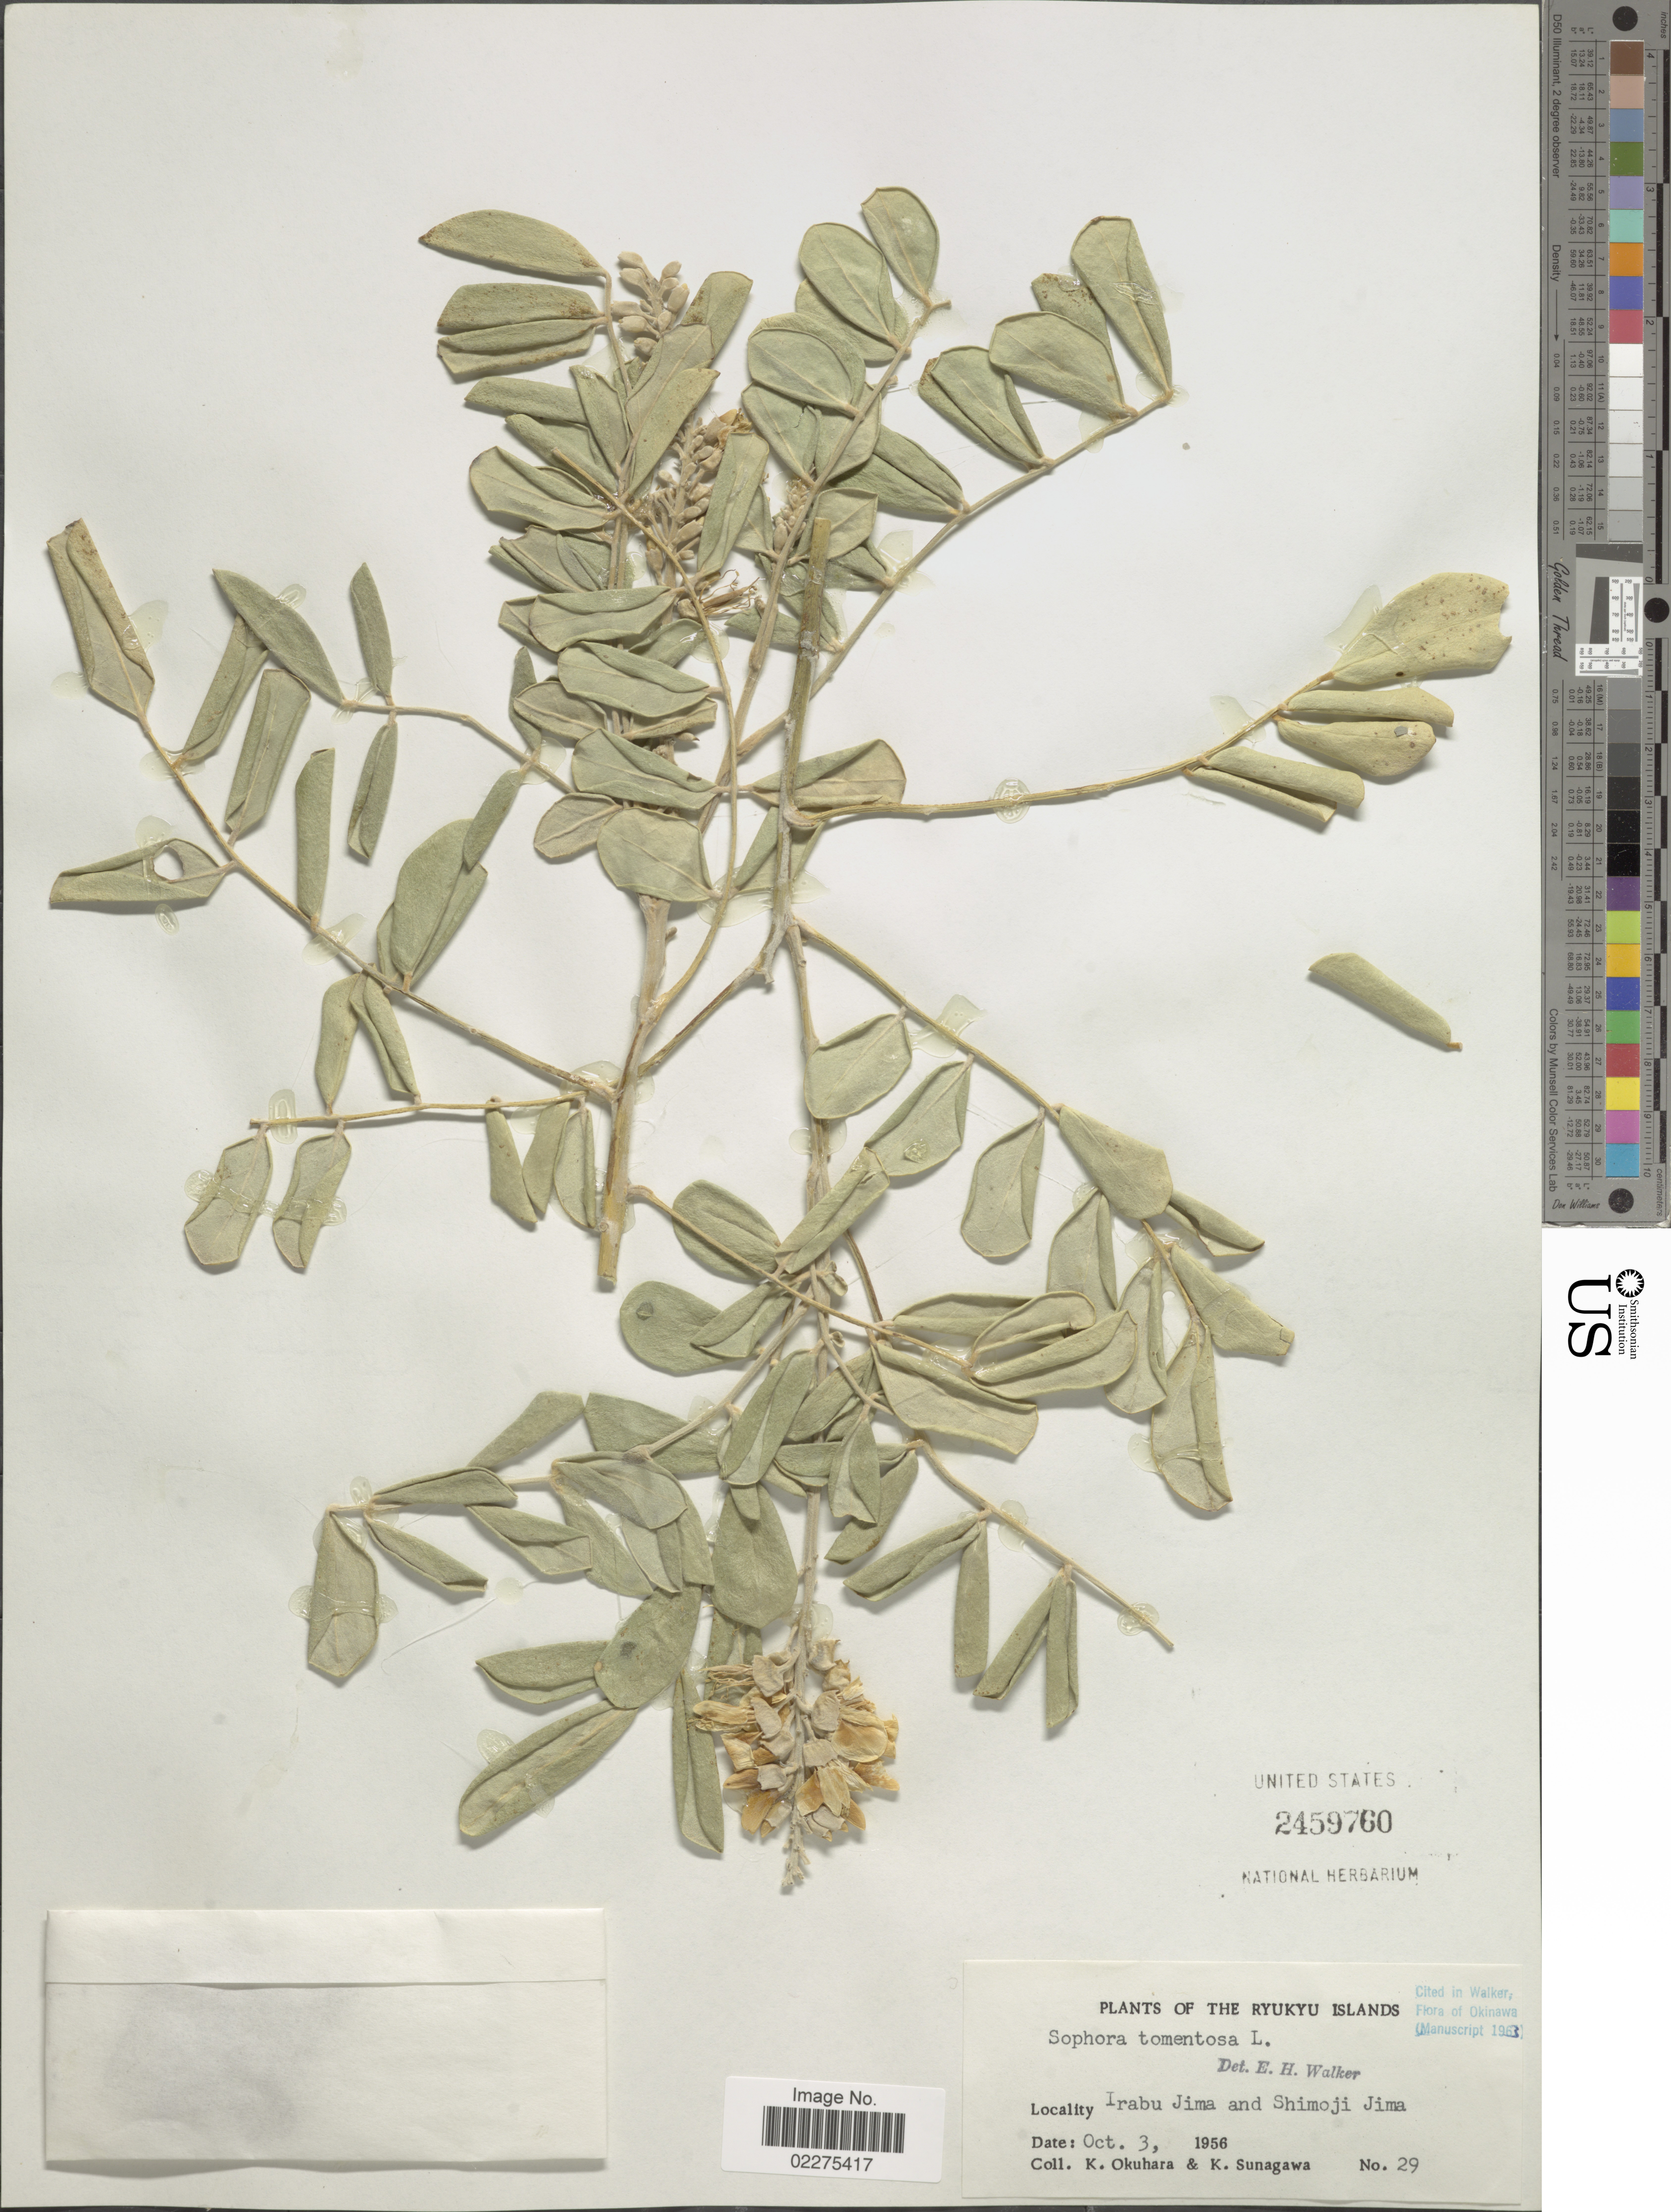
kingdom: Plantae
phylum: Tracheophyta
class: Magnoliopsida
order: Fabales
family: Fabaceae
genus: Sophora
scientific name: Sophora tomentosa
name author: L.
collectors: K. Okuhara & K. Sunagawa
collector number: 29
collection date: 1956-10-03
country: Japan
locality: The Ryukyu Islands. Irabu Jima and Shimoji Jima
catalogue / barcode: US 2459760